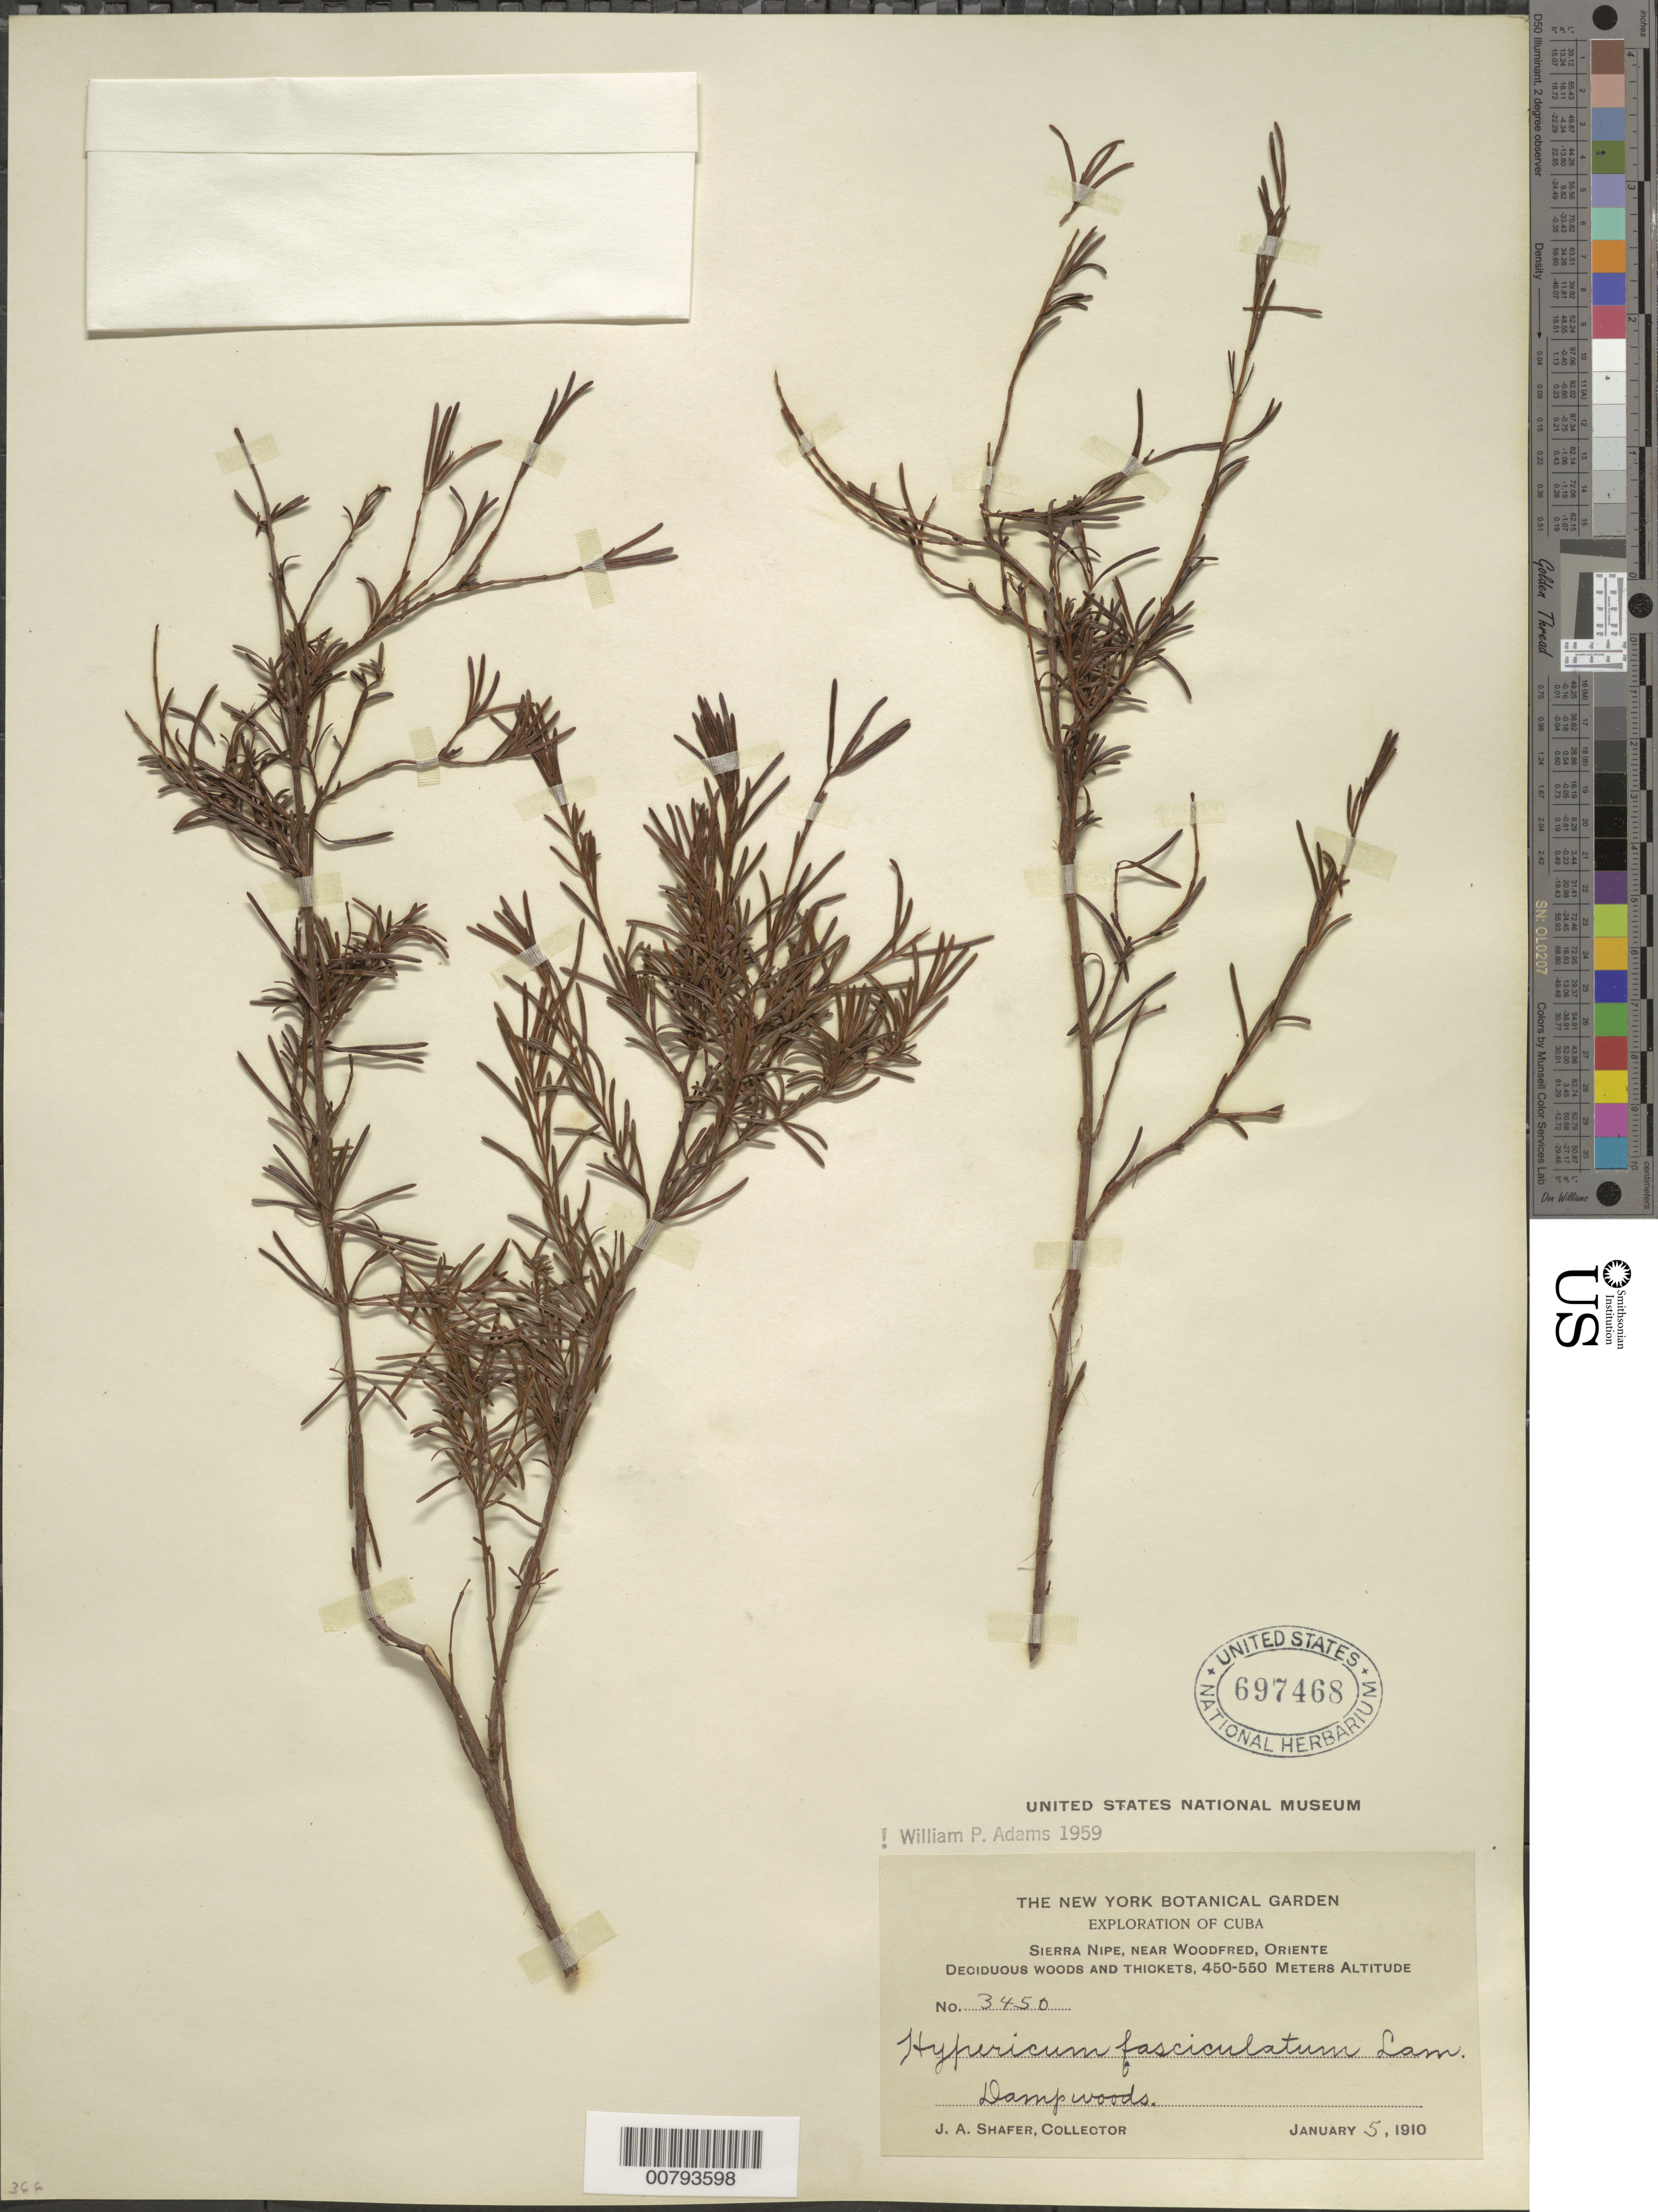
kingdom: Plantae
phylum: Tracheophyta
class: Magnoliopsida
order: Malpighiales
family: Hypericaceae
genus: Hypericum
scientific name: Hypericum fasciculatum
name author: Lam.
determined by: Adams, W. P.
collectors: J. A. Shafer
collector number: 3450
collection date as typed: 05 Jan 1910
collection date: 1910-01-05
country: Cuba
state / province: Oriente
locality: Sierra Nipe, near Woodfred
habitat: Damp woods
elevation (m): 450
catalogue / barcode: US 697468